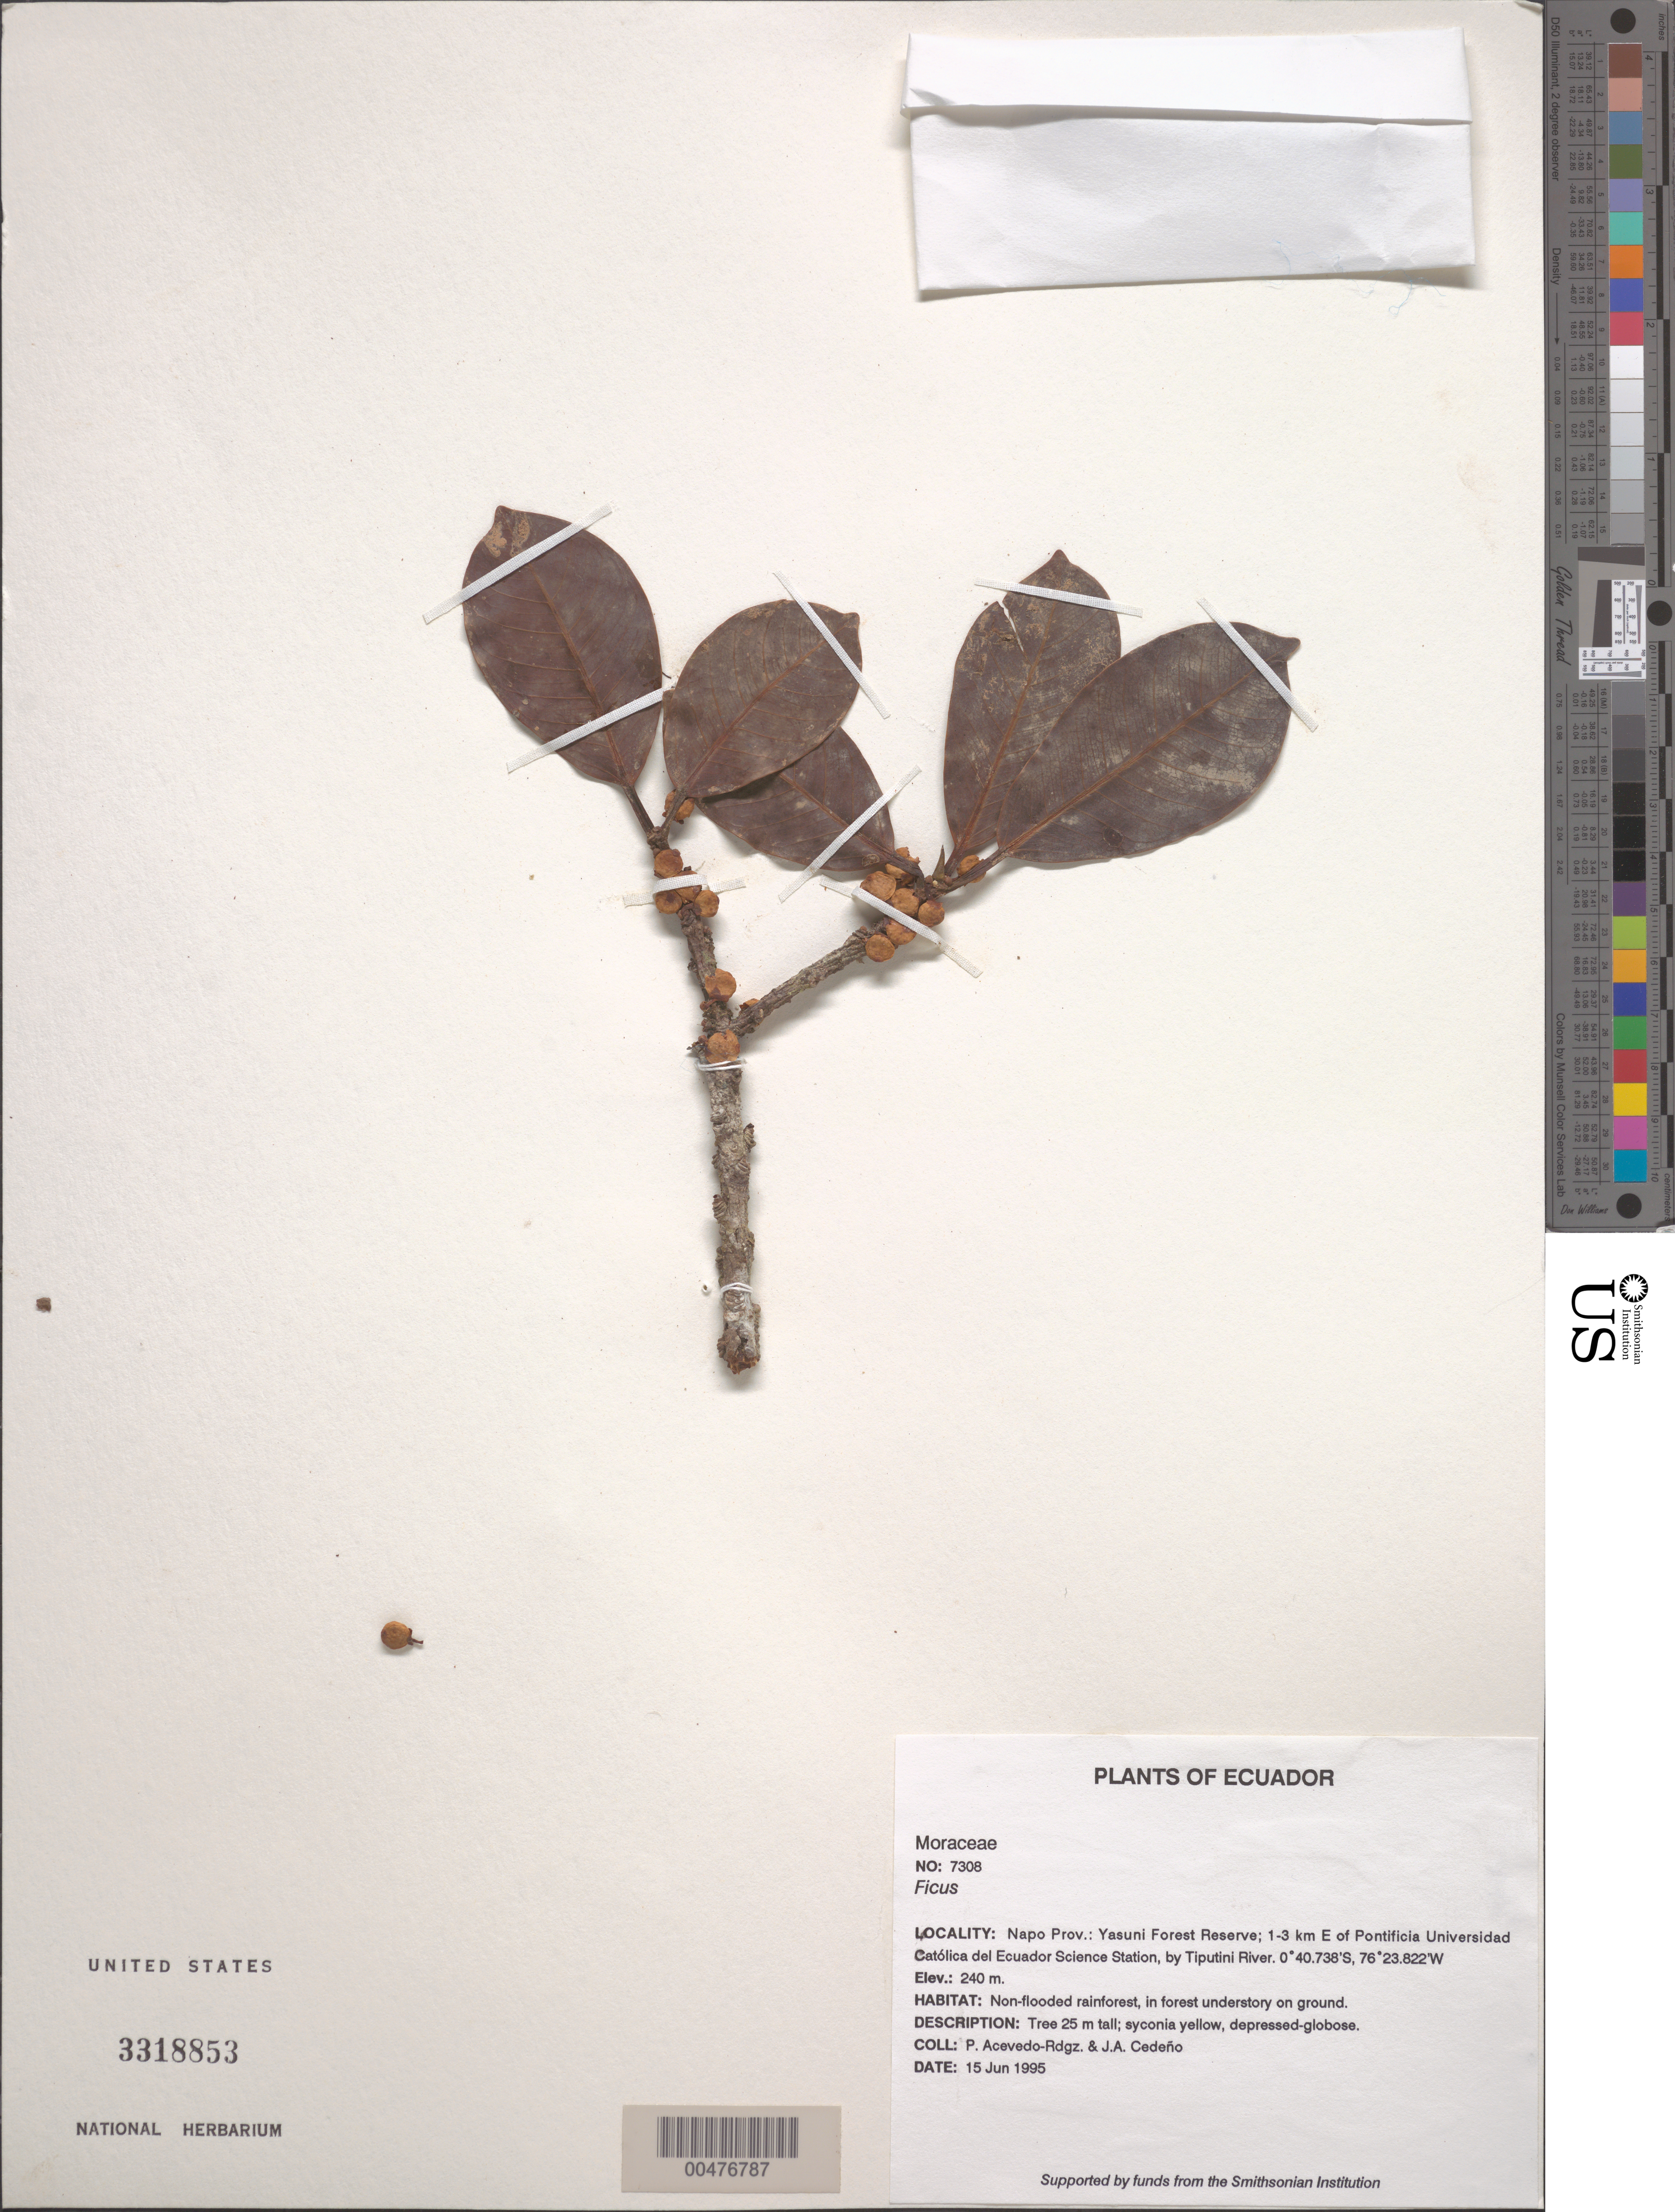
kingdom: Plantae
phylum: Tracheophyta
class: Magnoliopsida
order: Rosales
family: Moraceae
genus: Ficus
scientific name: Ficus mathewsii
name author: (Miq.) Miq.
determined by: Mitidieri, Nicole, (WIS), University of Wisconsin - Madison (UNITED STATES)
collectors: P. Acevedo-Rodr. & J. A. Cedeño M.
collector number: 7308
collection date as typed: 15 Jun 1995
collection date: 1995-06-15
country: Ecuador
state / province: Napo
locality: Napo Prov.: Yasuni Forest Reserve; 1-3 km E of Pontificia Universidad Católica del Ecuador Science Station by Tiputini River.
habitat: Non-flooded rainforest, in forest understory on ground.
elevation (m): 240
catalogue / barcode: US 3318853